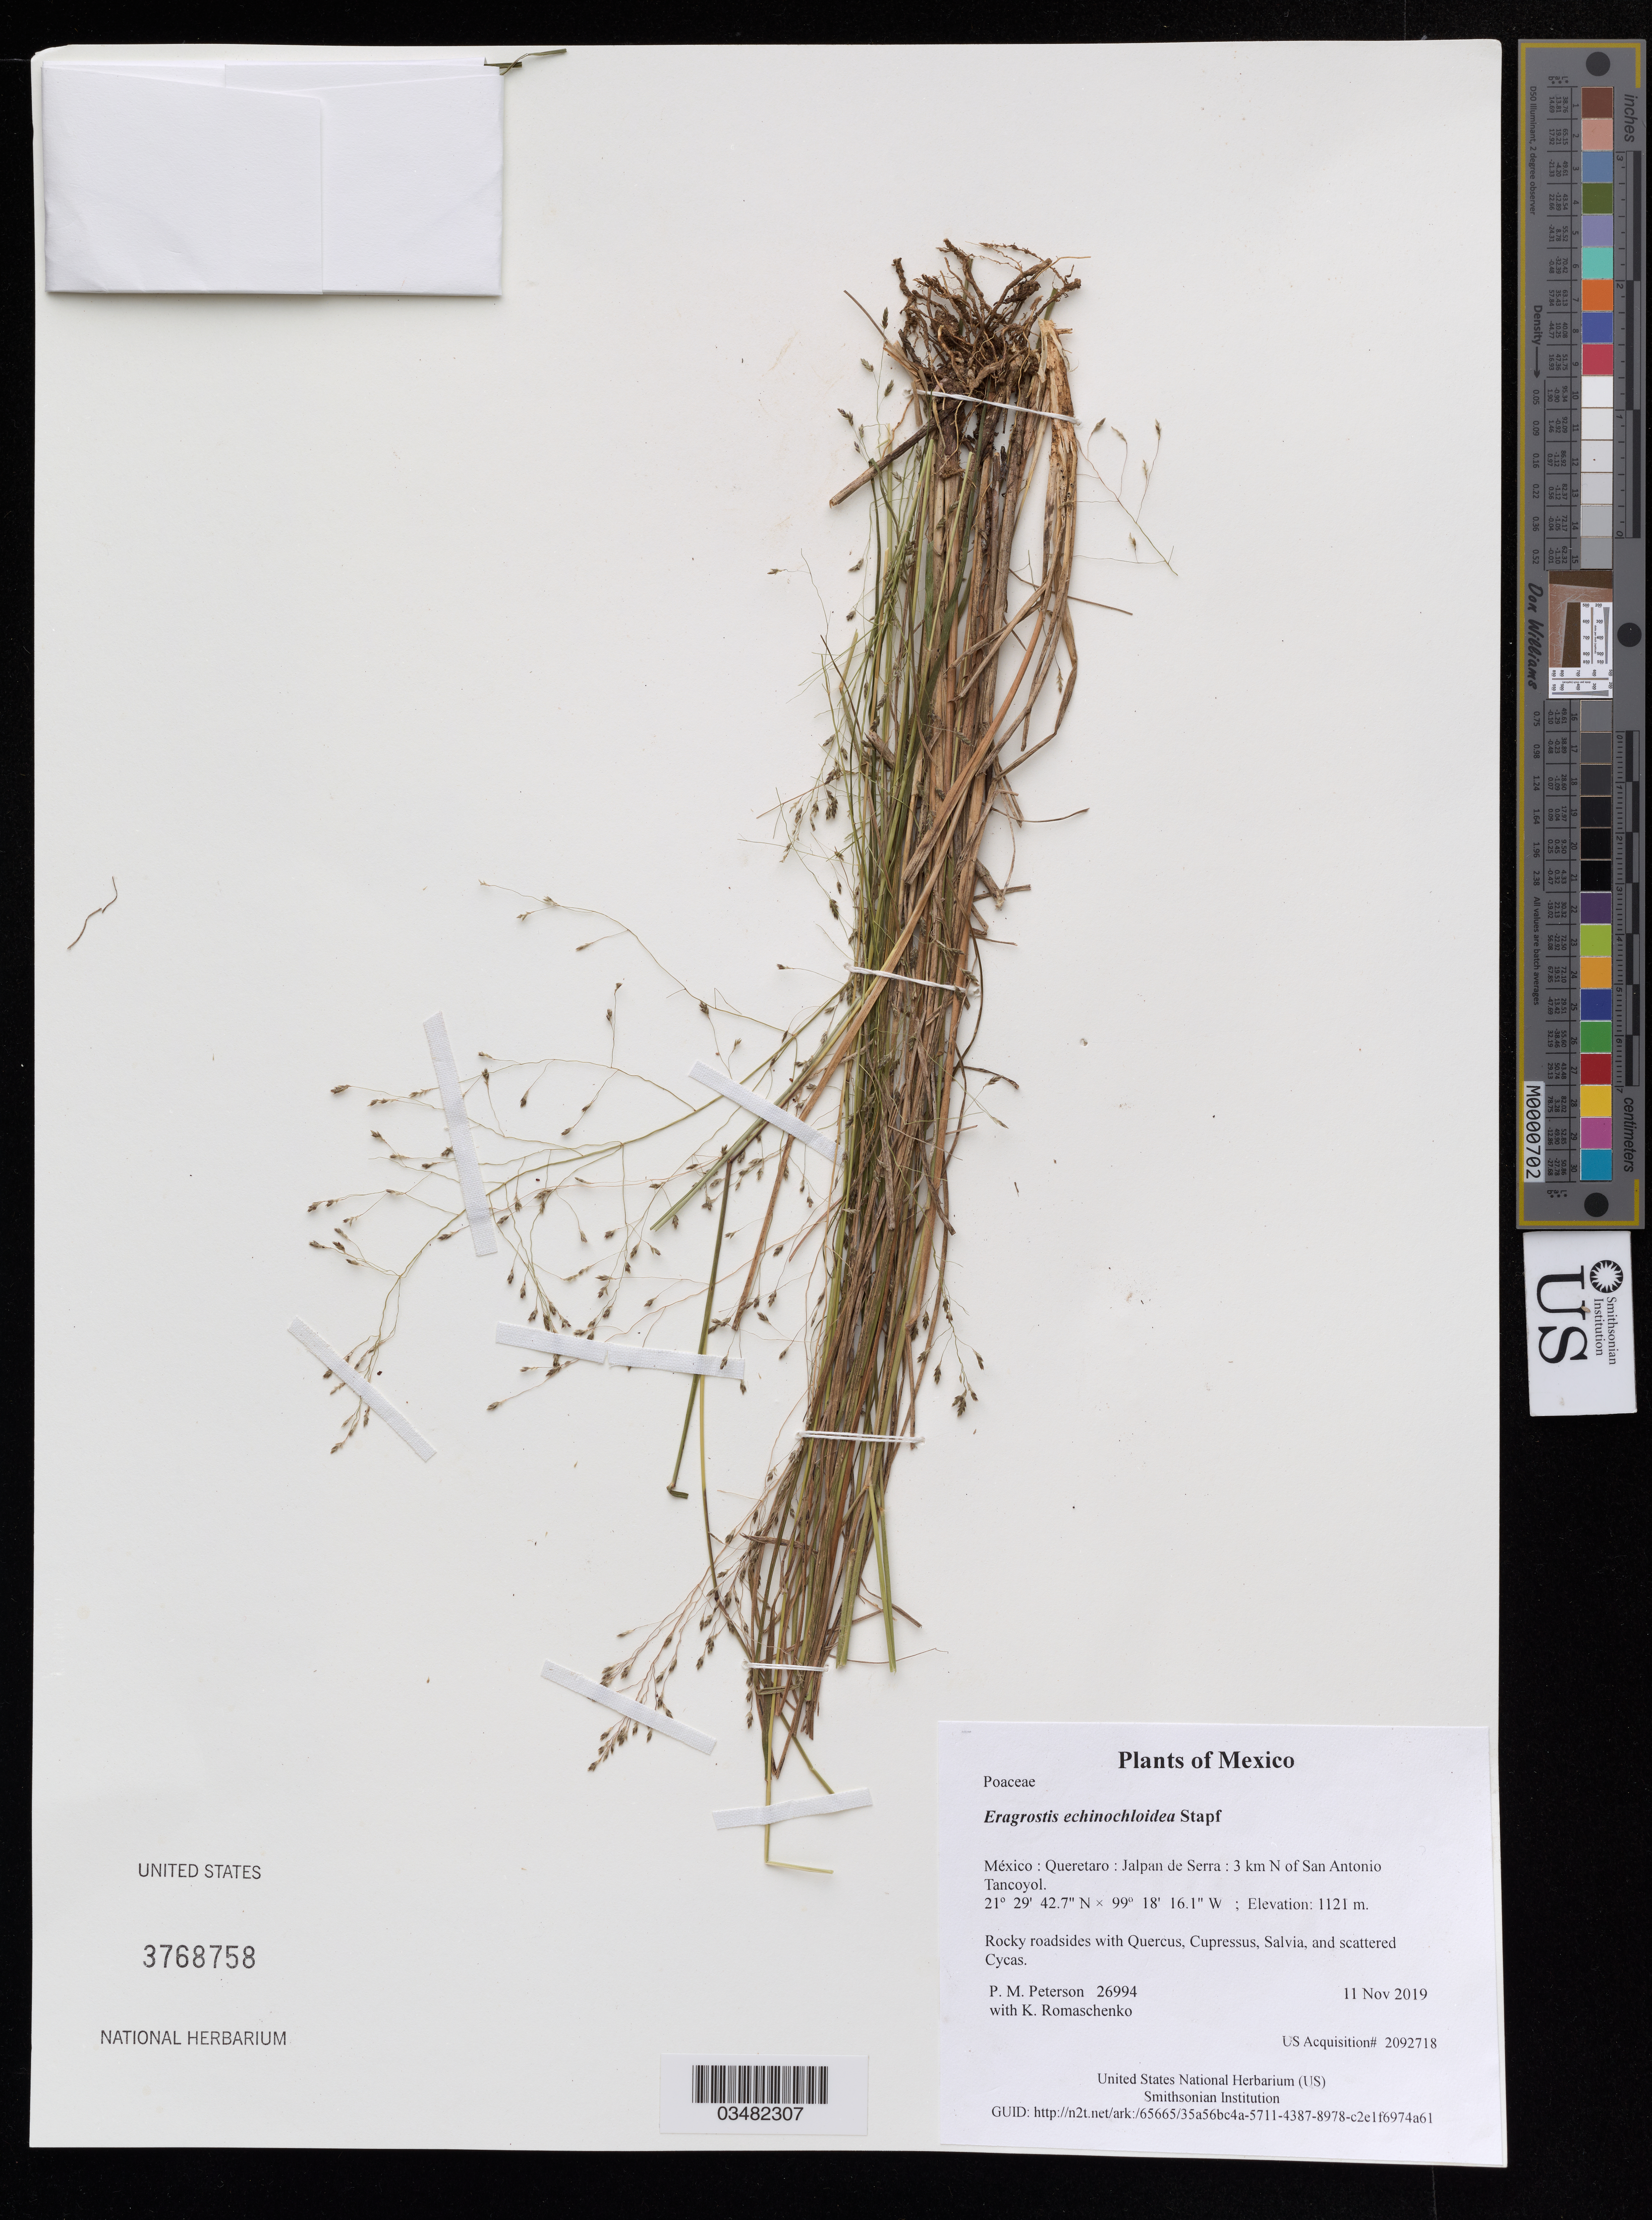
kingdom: Plantae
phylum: Tracheophyta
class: Liliopsida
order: Poales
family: Poaceae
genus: Eragrostis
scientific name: Eragrostis echinochloidea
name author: Stapf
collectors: P. M. Peterson & K. Romaschenko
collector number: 26994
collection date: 2019-11-11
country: México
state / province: Queretaro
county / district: Jalpan de Serra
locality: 3 km N of San Antonio Tancoyol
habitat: Rocky roadsides with Quercus, Cupressus, Salvia, and scattered Cycas.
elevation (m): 1121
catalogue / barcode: US 3768758